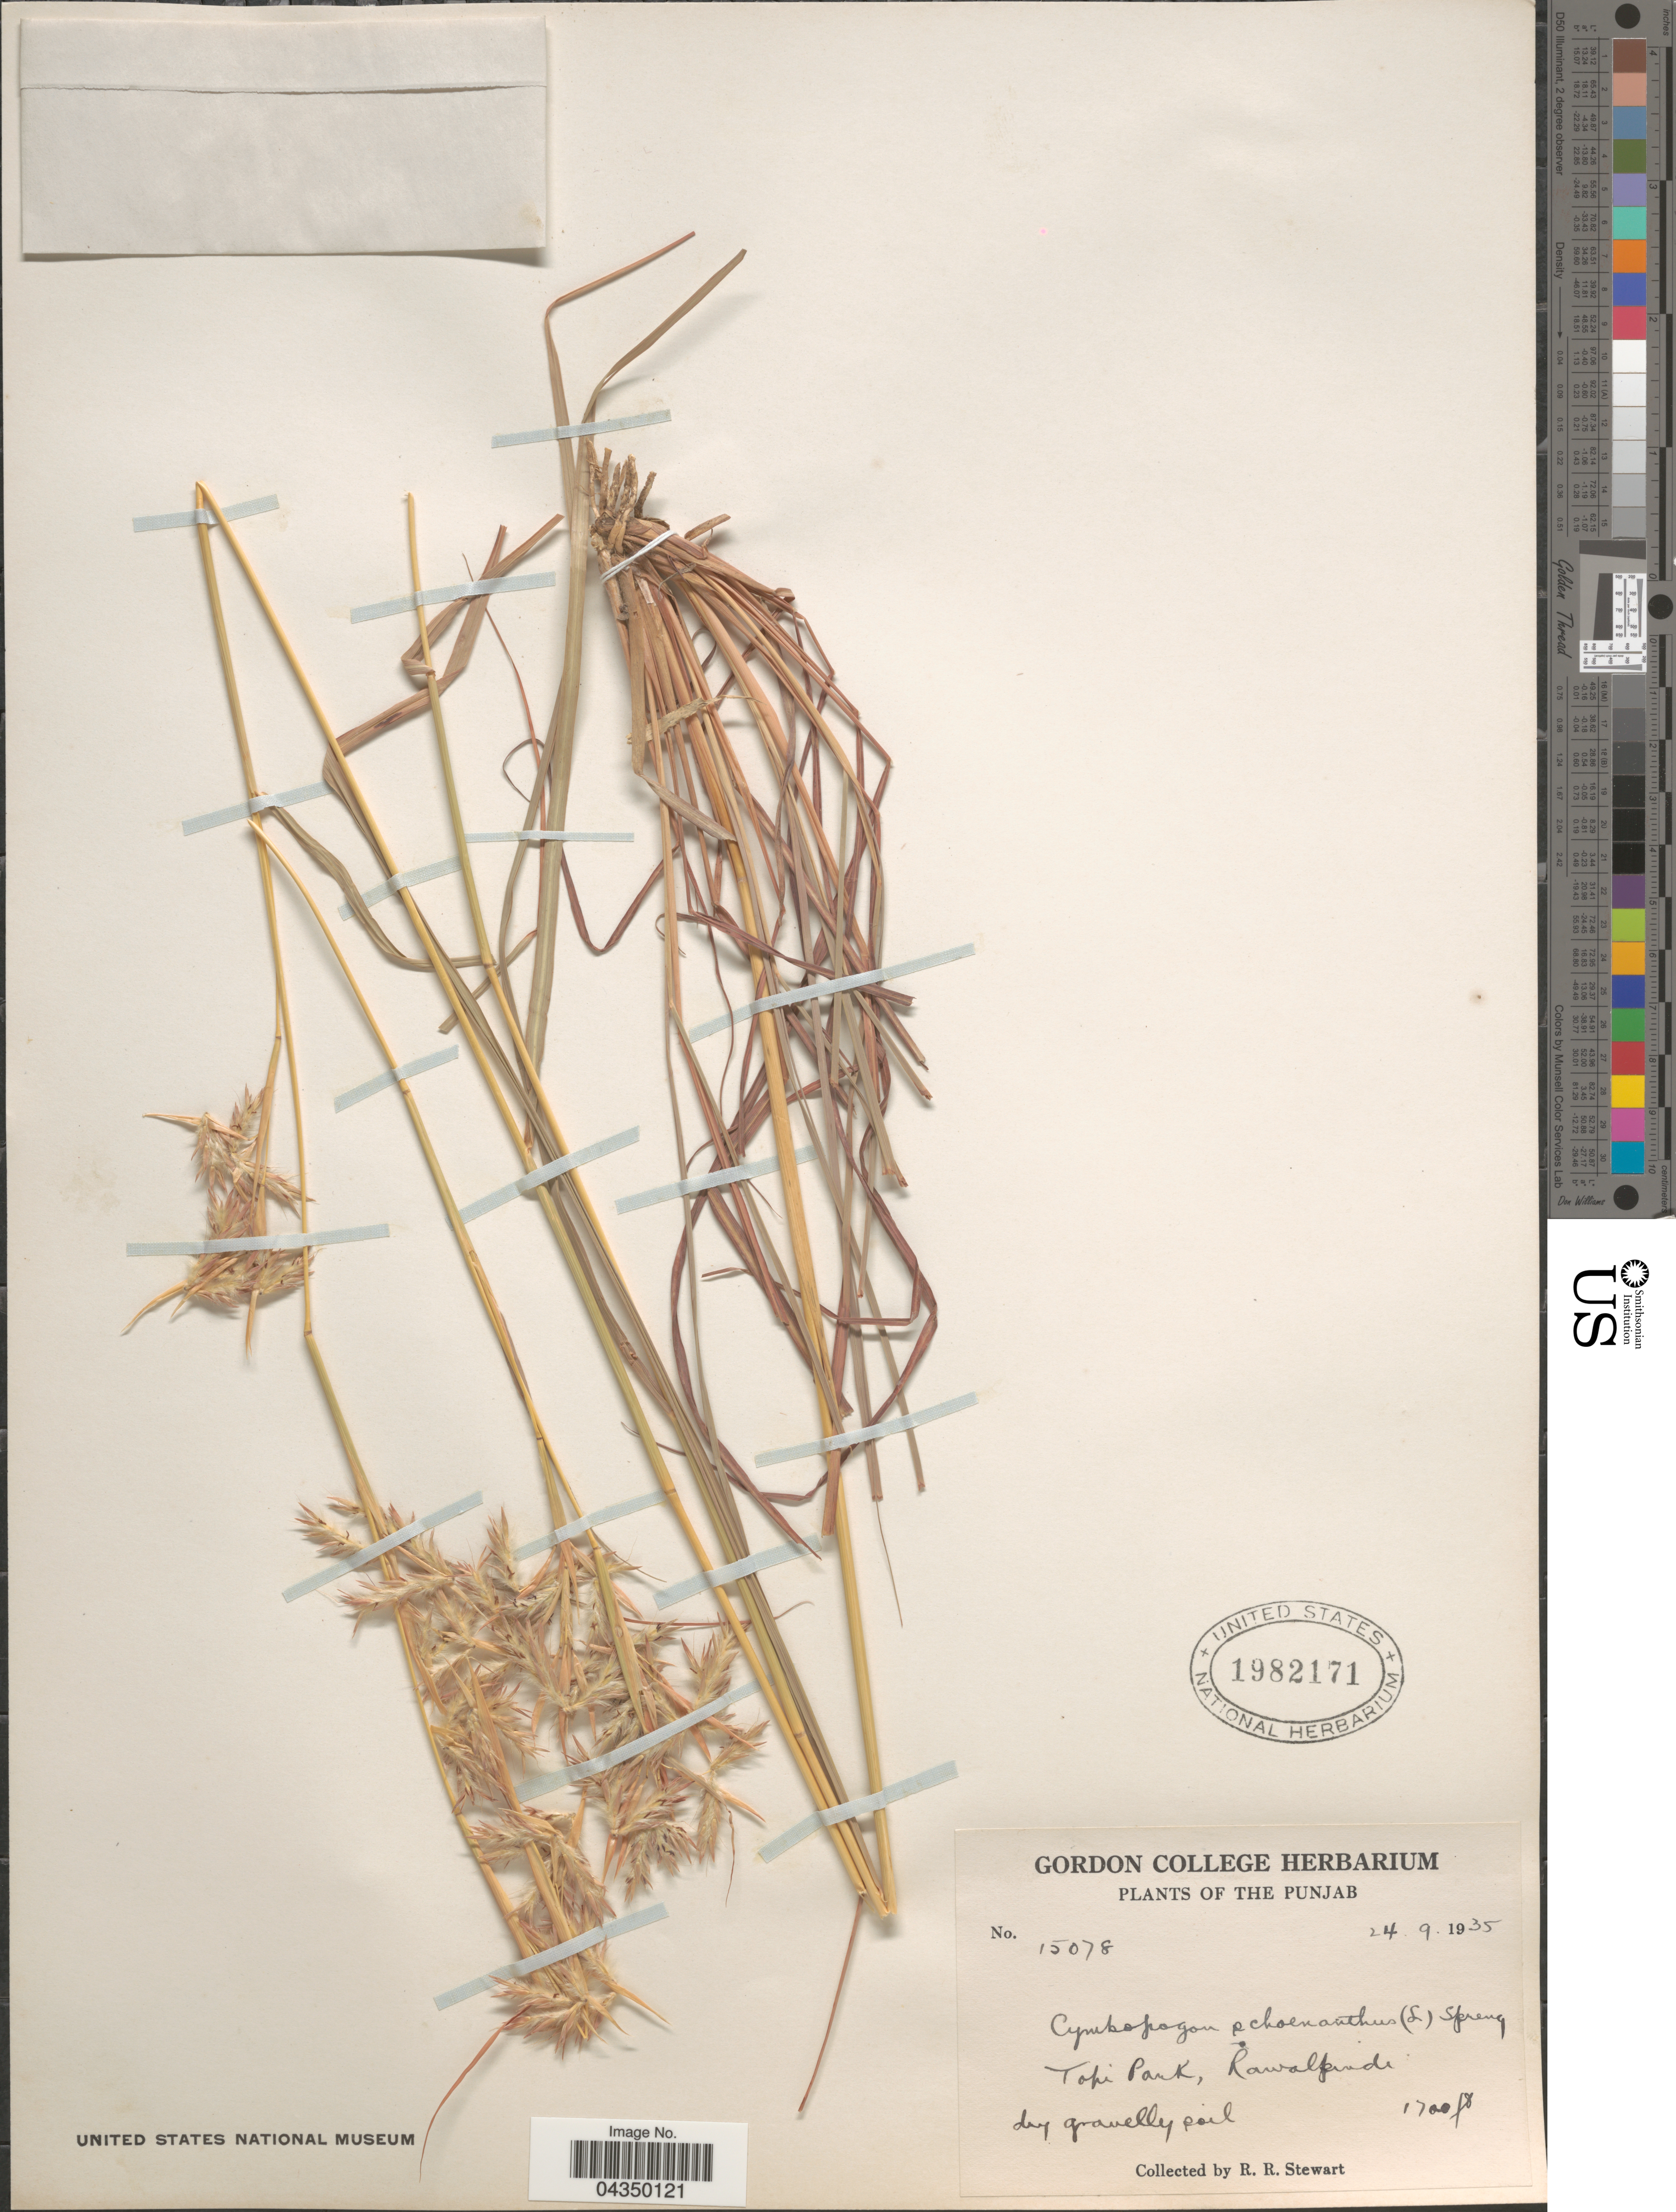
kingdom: Plantae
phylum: Tracheophyta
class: Liliopsida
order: Poales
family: Poaceae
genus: Cymbopogon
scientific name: Cymbopogon schoenanthus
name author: (L.) Spreng.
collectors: R. Stewart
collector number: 15078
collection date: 1935-09-24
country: Pakistan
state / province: Punjab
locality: Topi Park, Rawalpindi.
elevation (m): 518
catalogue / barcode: US 1982171